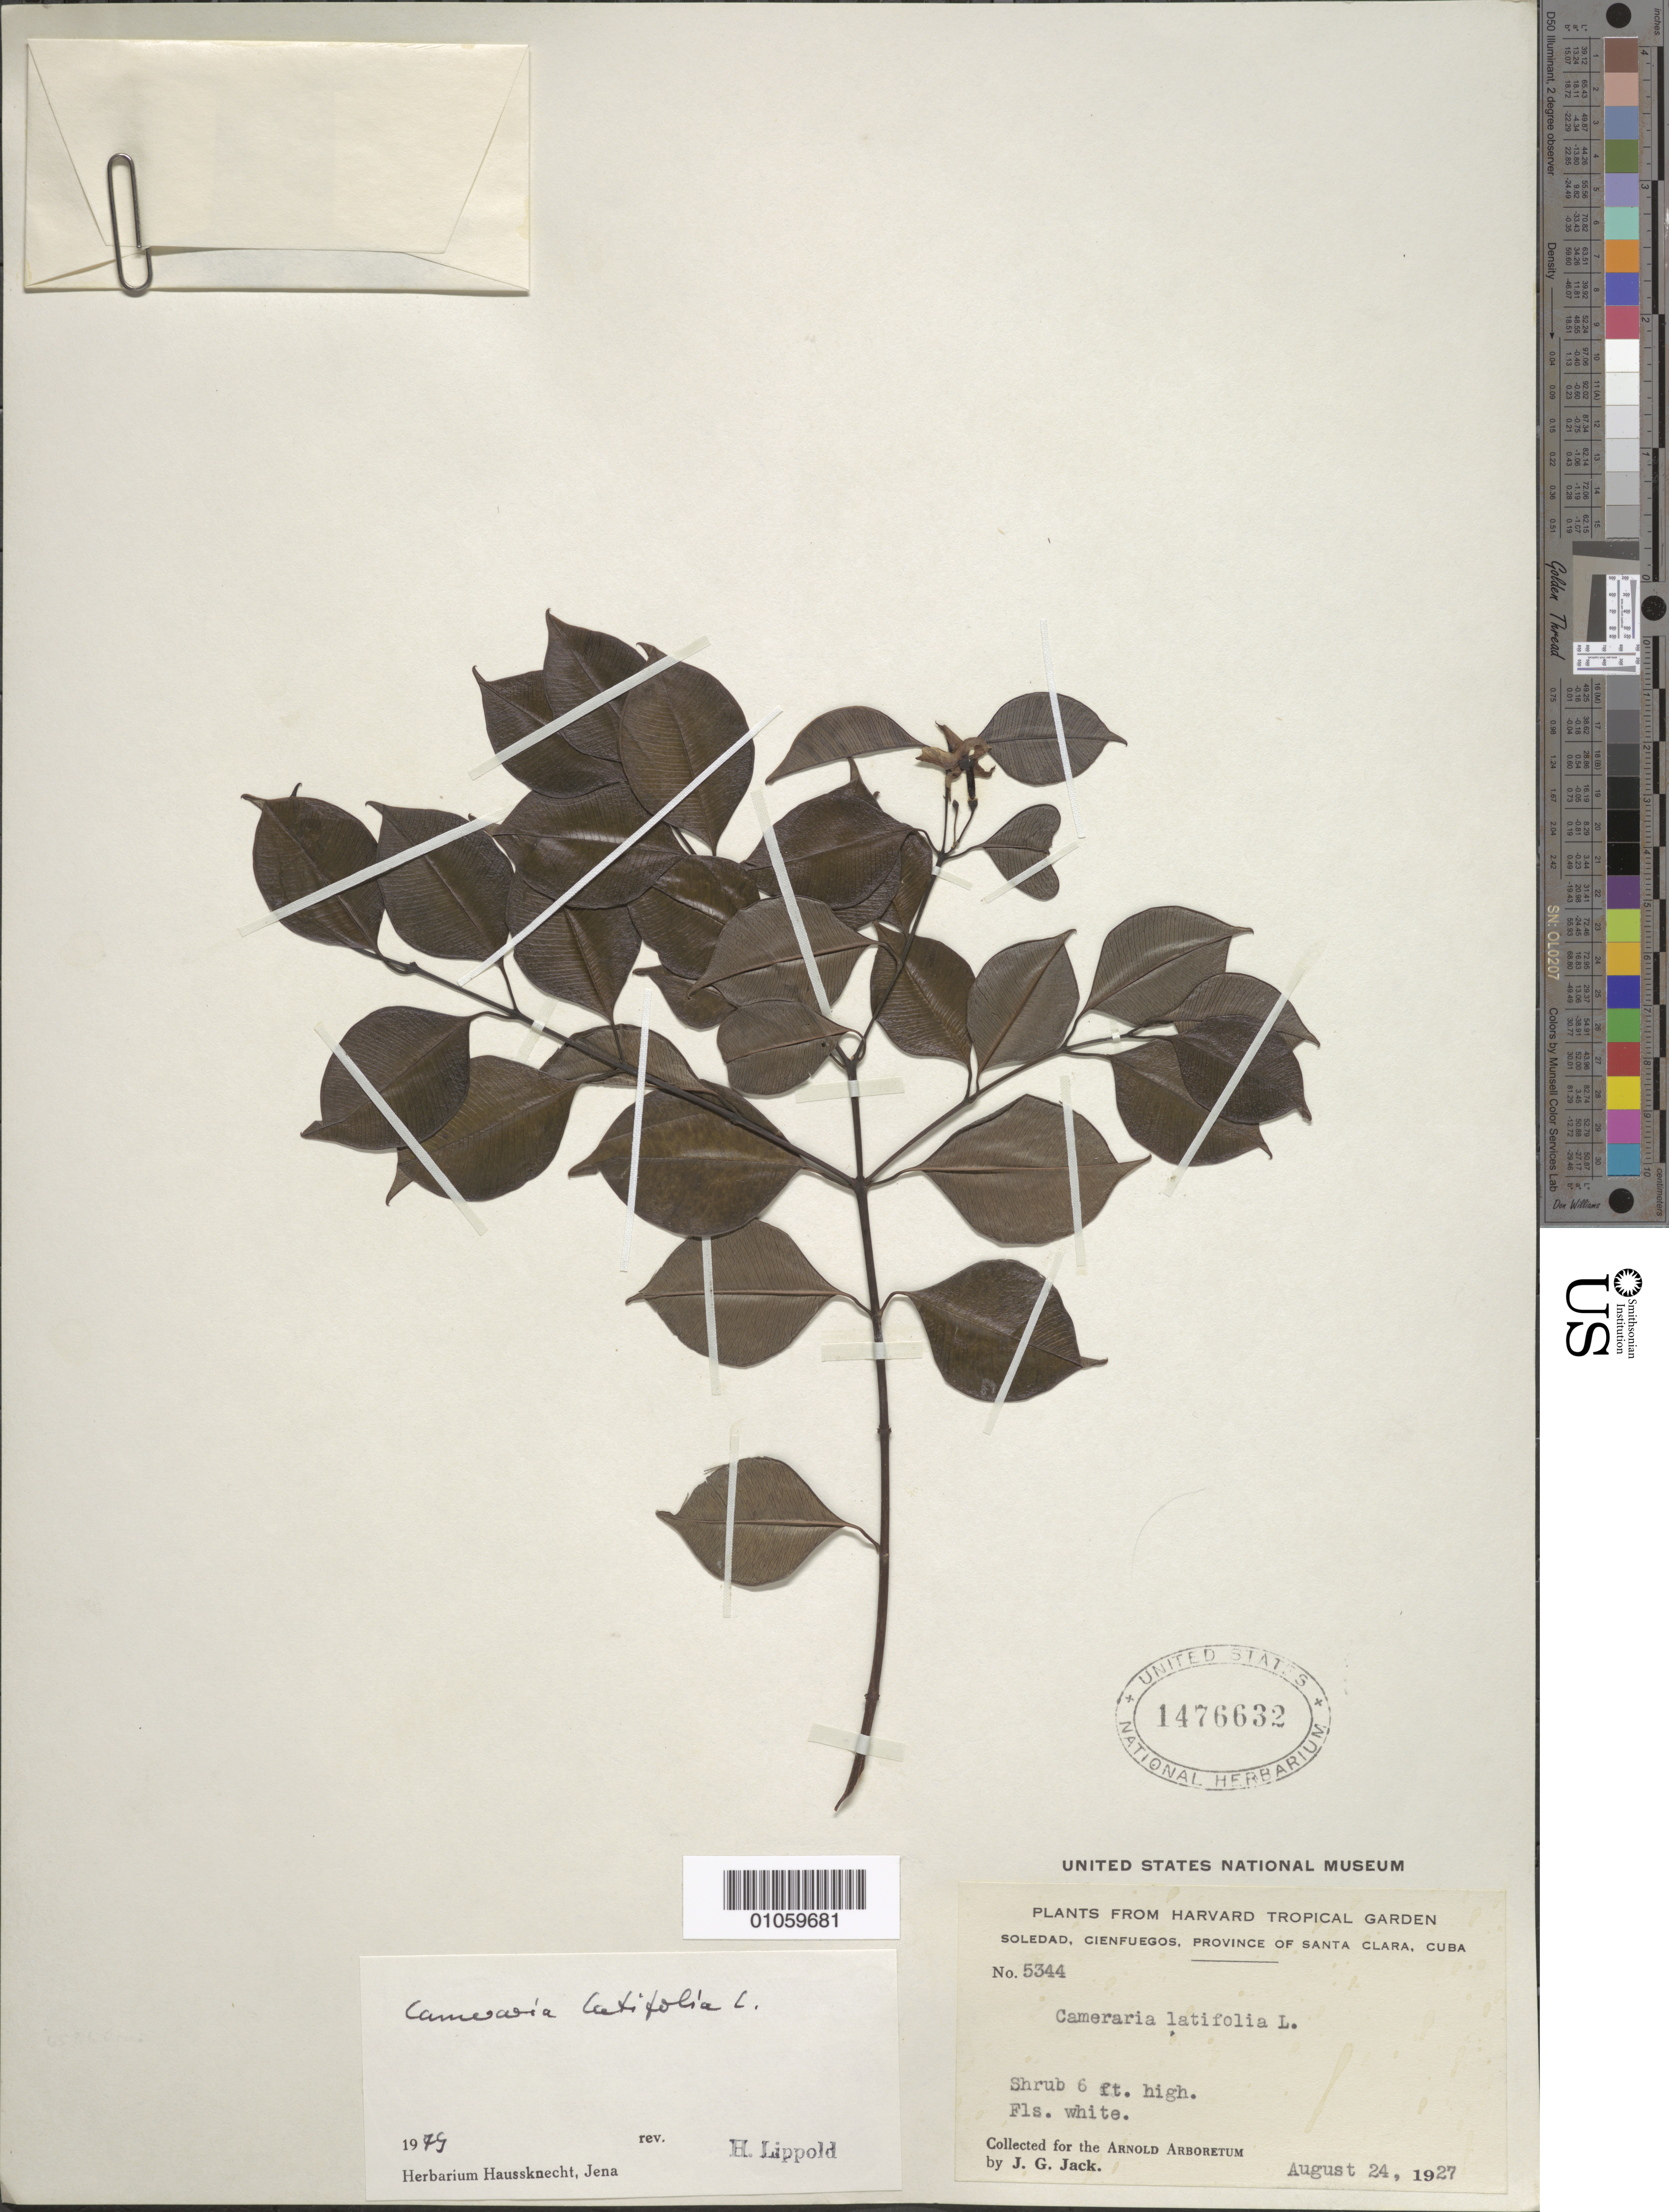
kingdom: Plantae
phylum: Tracheophyta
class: Magnoliopsida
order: Gentianales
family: Apocynaceae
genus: Cameraria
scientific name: Cameraria latifolia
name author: L.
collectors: J. G. Jack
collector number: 5344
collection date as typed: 24 Aug 1927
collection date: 1927-08-24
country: Cuba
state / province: Cienfuegos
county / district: Santa Clara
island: Cuba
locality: Soledad, Cienfuegos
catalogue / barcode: US 1476632